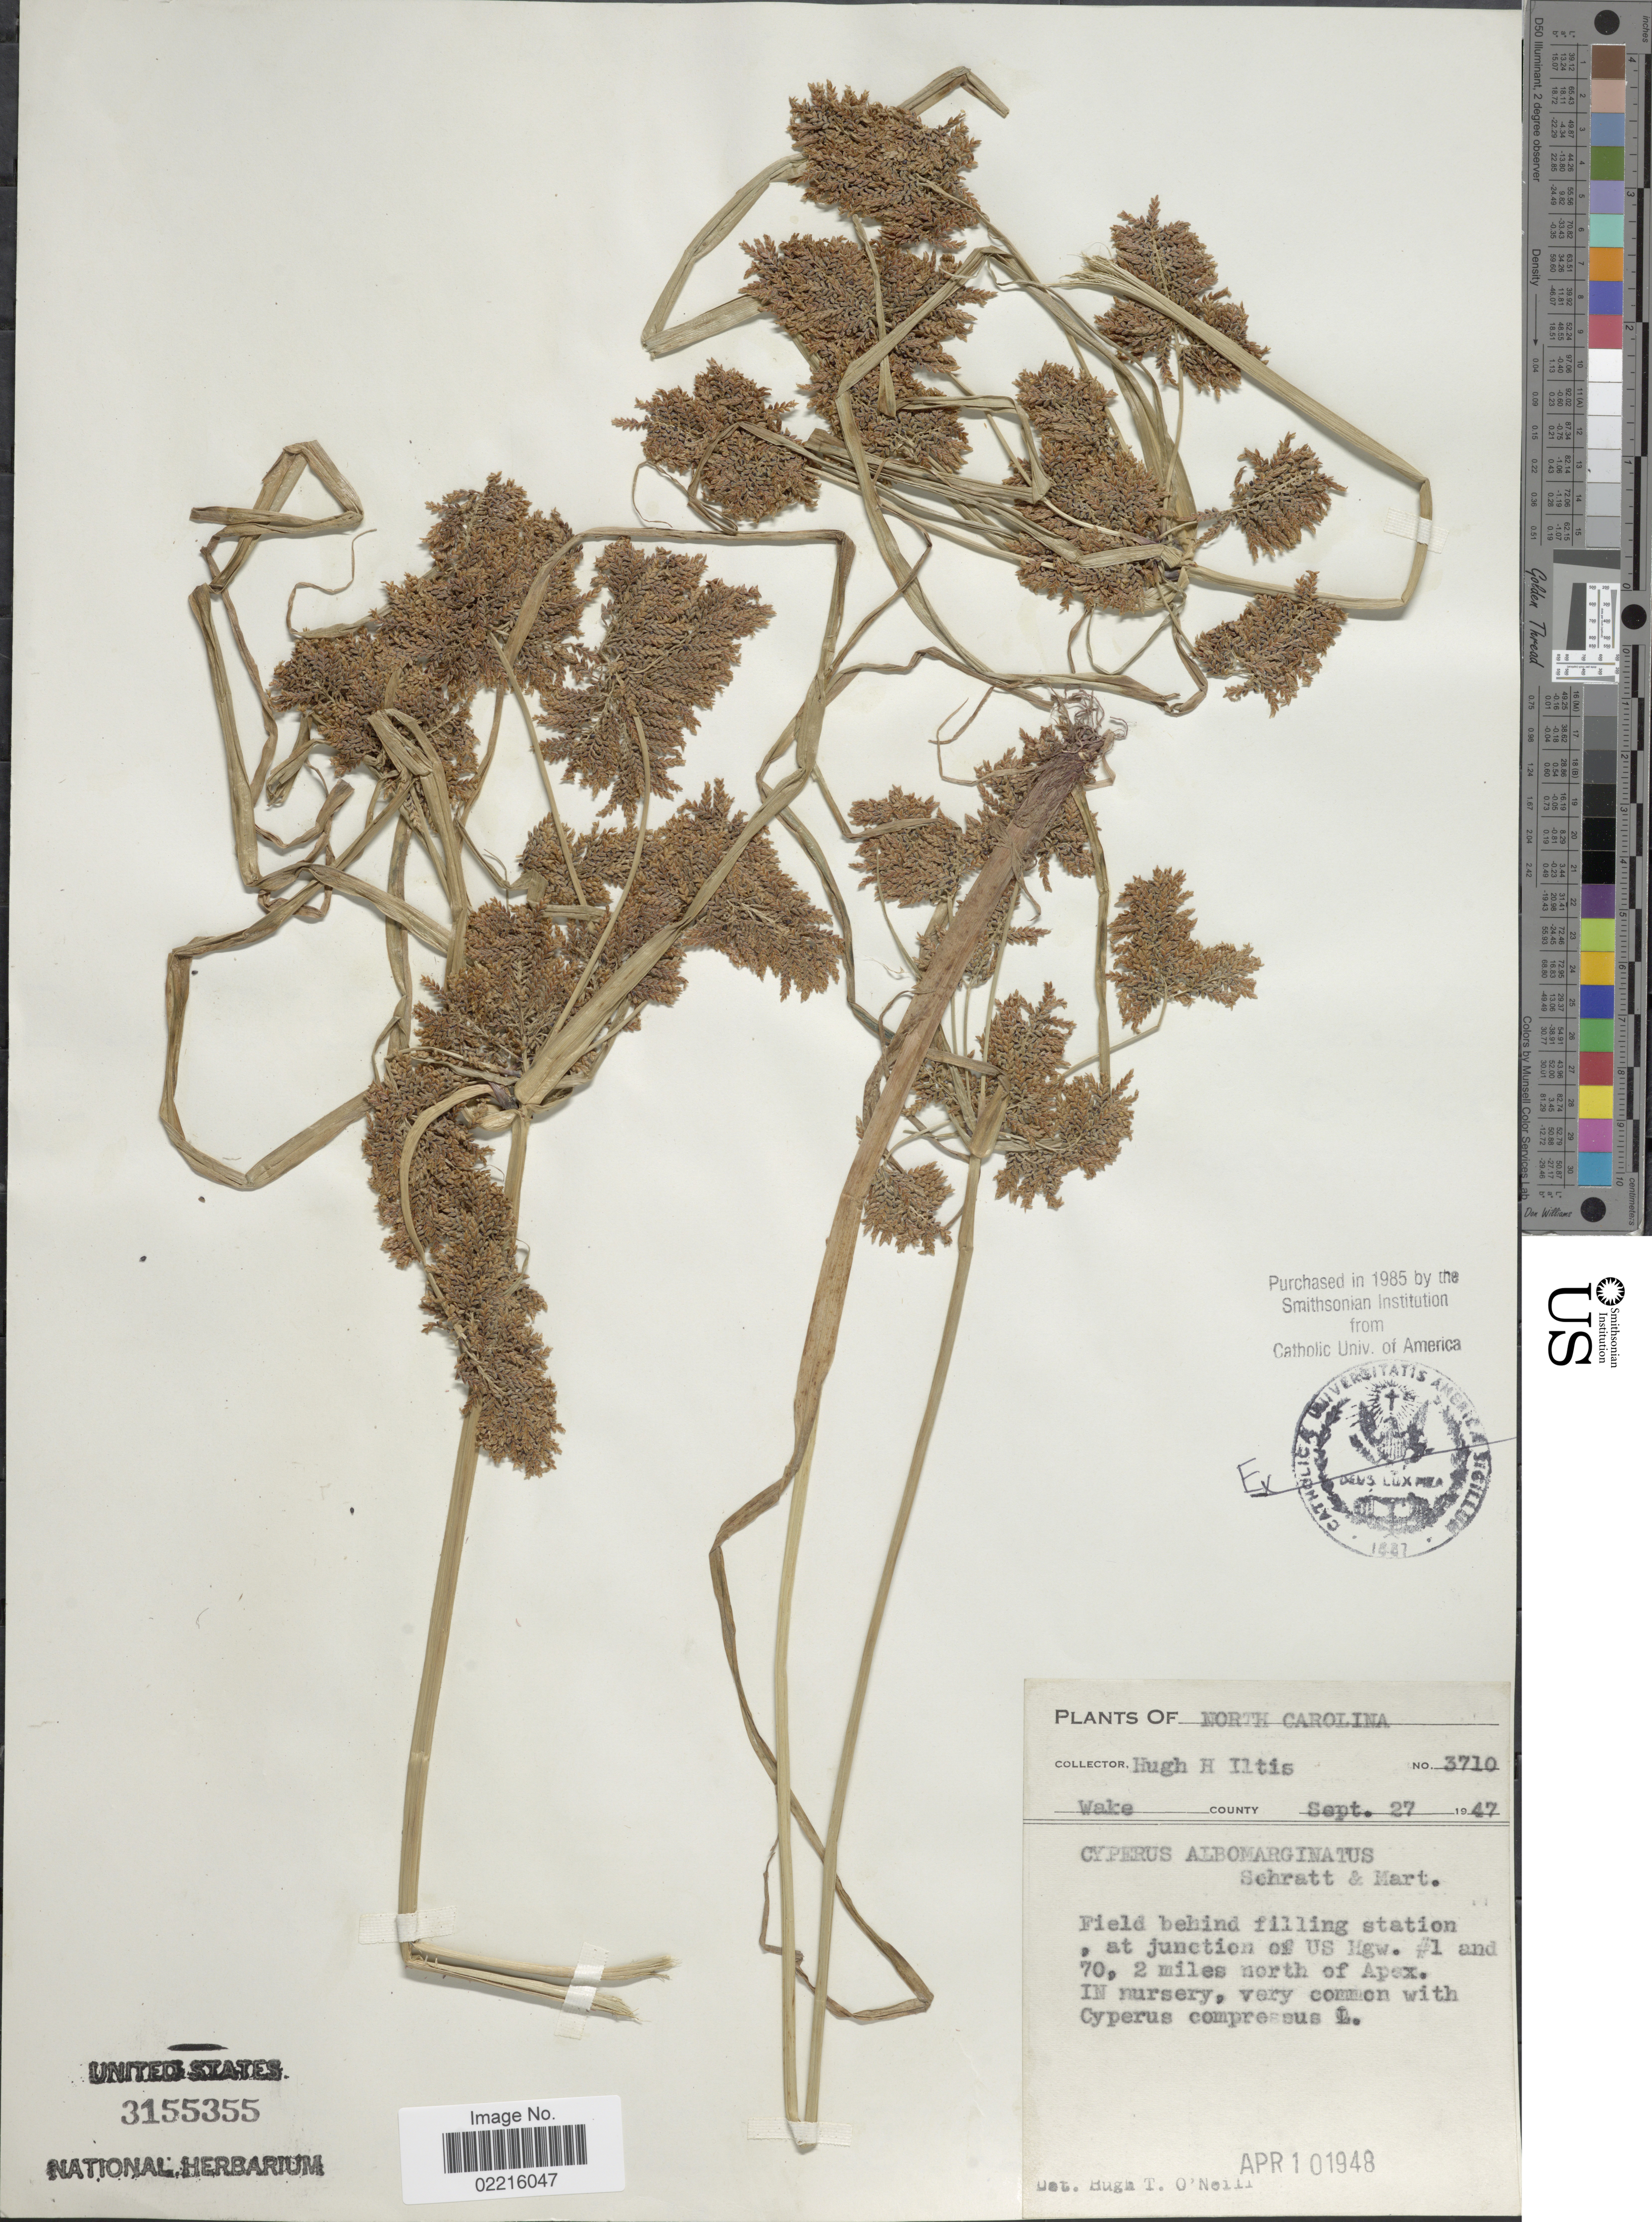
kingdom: Plantae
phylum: Tracheophyta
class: Liliopsida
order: Poales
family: Cyperaceae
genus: Cyperus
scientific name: Cyperus flavicomus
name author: Michx.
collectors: H. H. Iltis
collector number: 3710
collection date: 1947-09-27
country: United States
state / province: North Carolina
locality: Wake County, Field behind filling station, at junction of US Hgw. #1 and 70, 2 miles north of Apex N nursery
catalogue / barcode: US 3155355